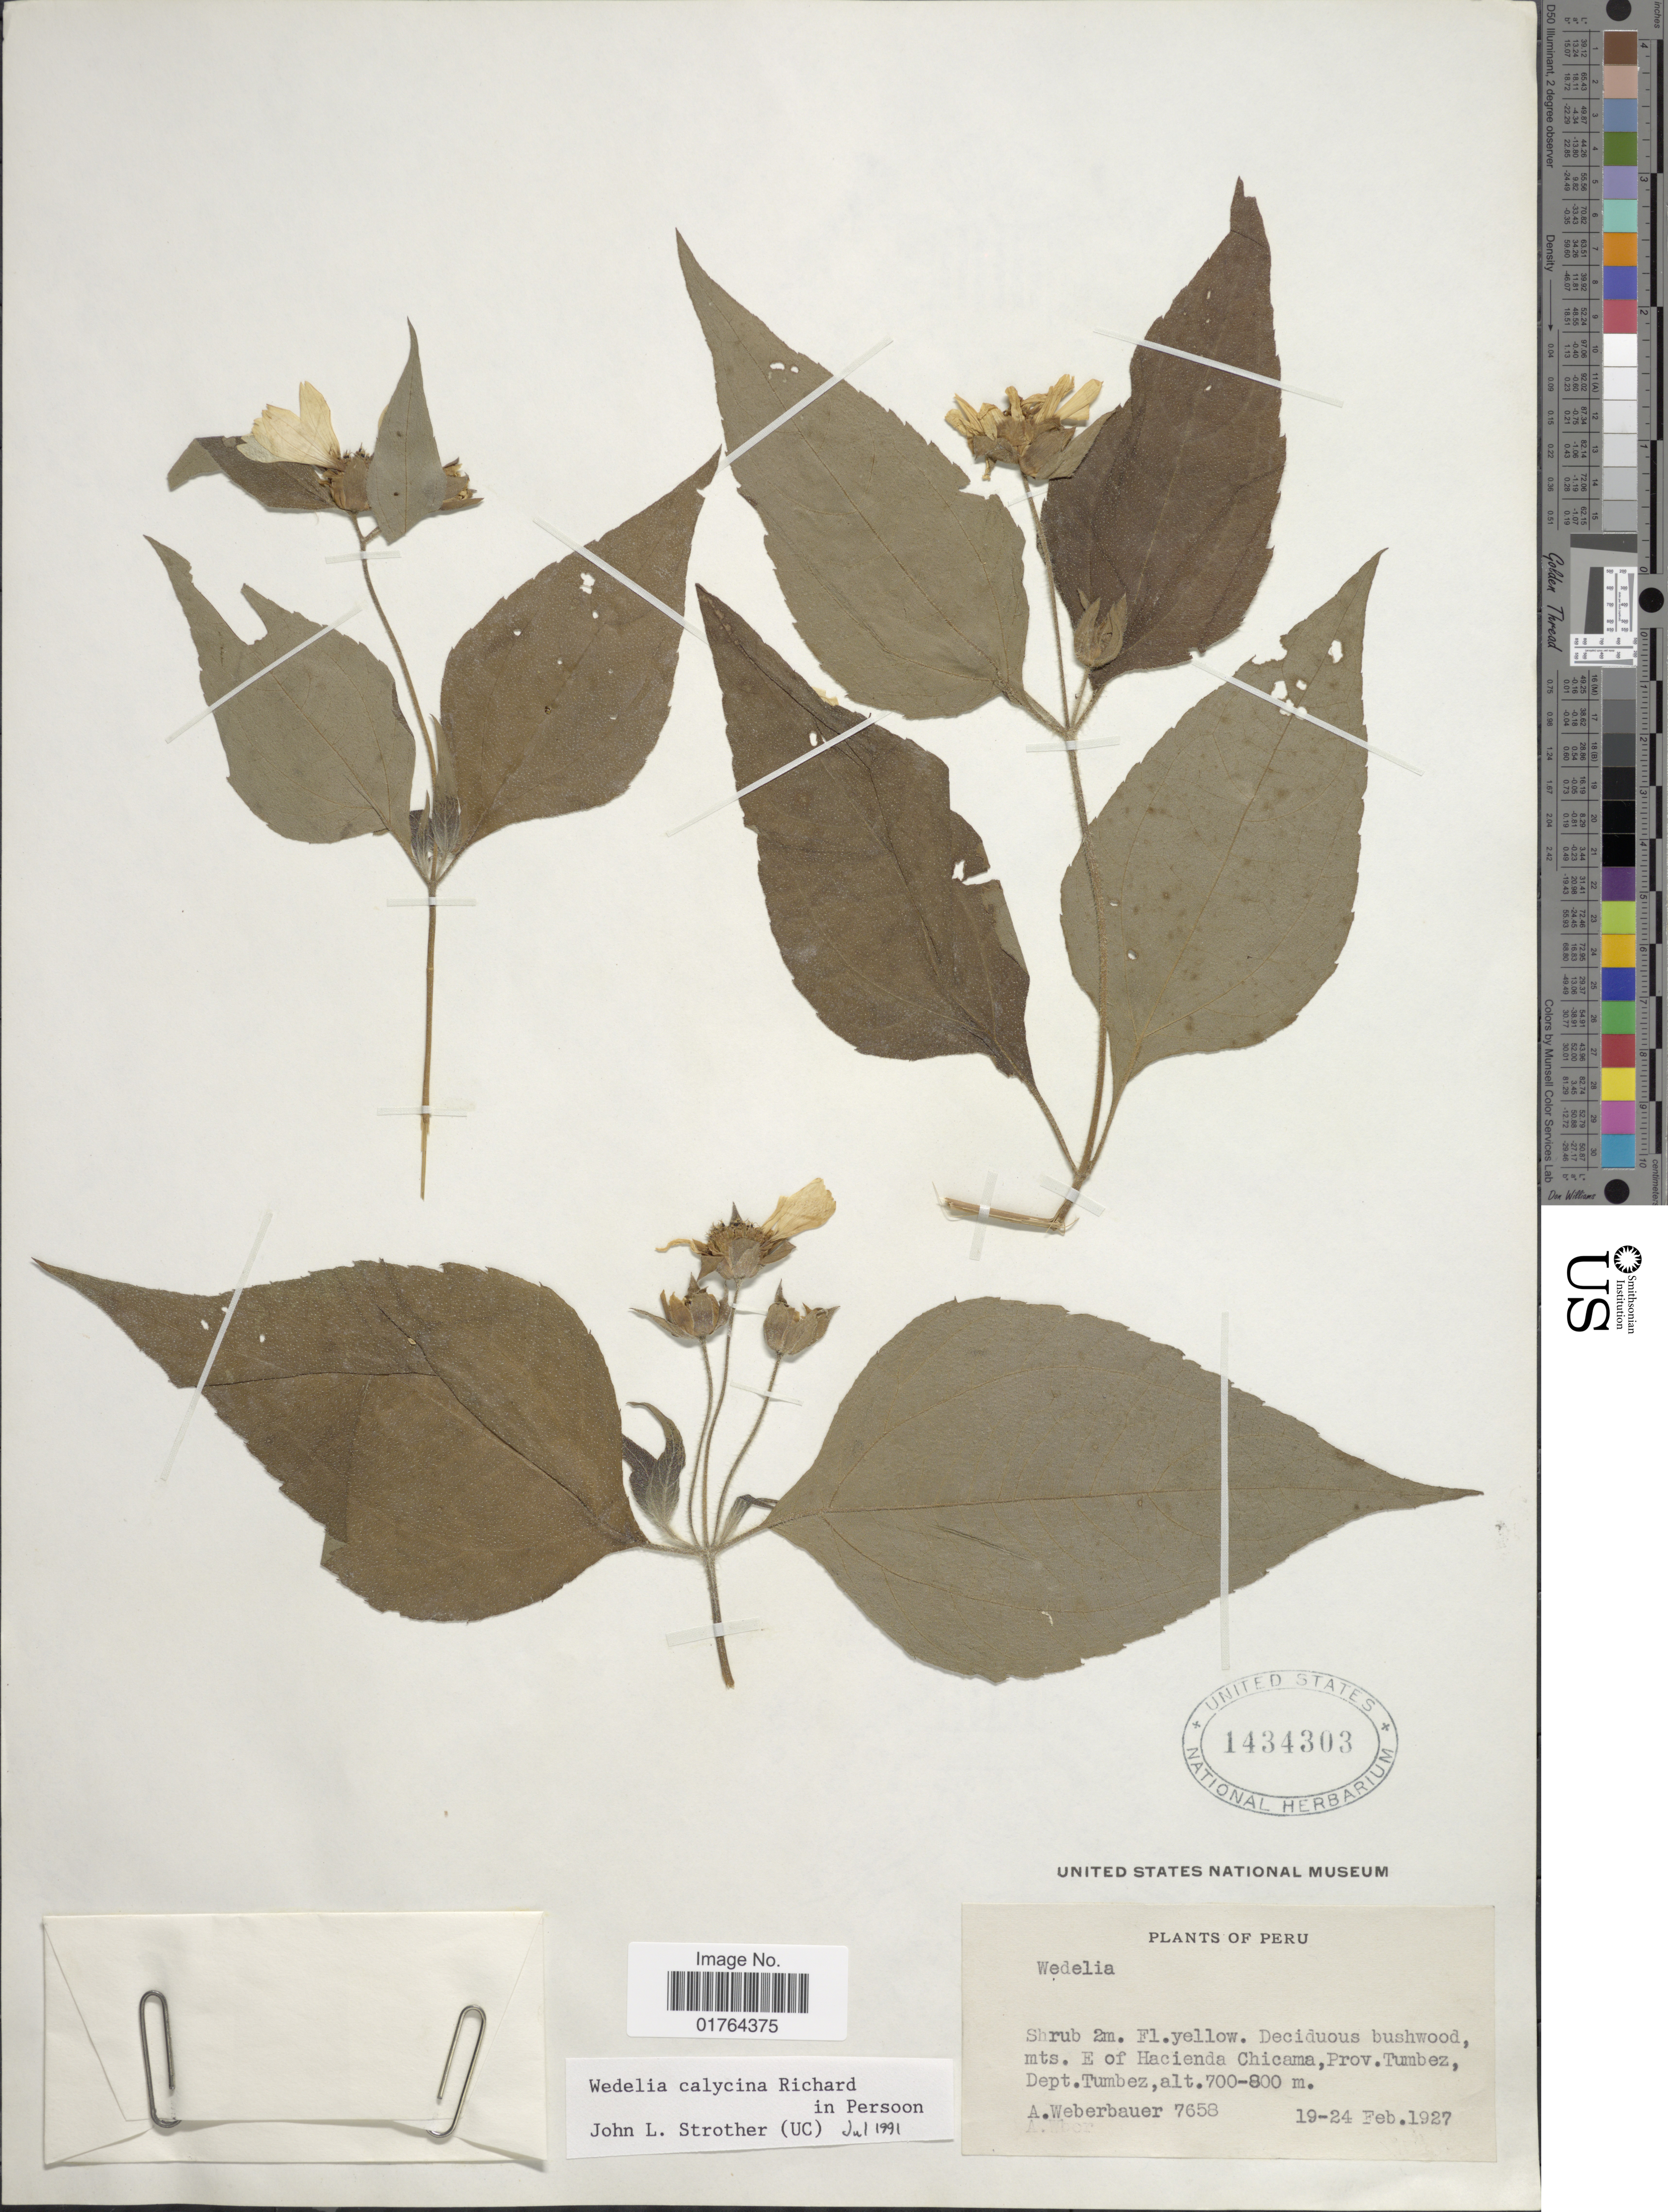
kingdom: Plantae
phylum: Tracheophyta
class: Magnoliopsida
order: Asterales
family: Asteraceae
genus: Wedelia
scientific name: Wedelia calycina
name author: Rich.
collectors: A. Weberbauer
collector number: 7658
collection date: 1927-02-19/1927-02-25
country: Peru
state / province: Tumbes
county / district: Tumbes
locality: Mts. E. of Hacienda Chicama, Prov. Tumbez, Dept. Tumbez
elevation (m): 700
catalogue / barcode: US 1434303